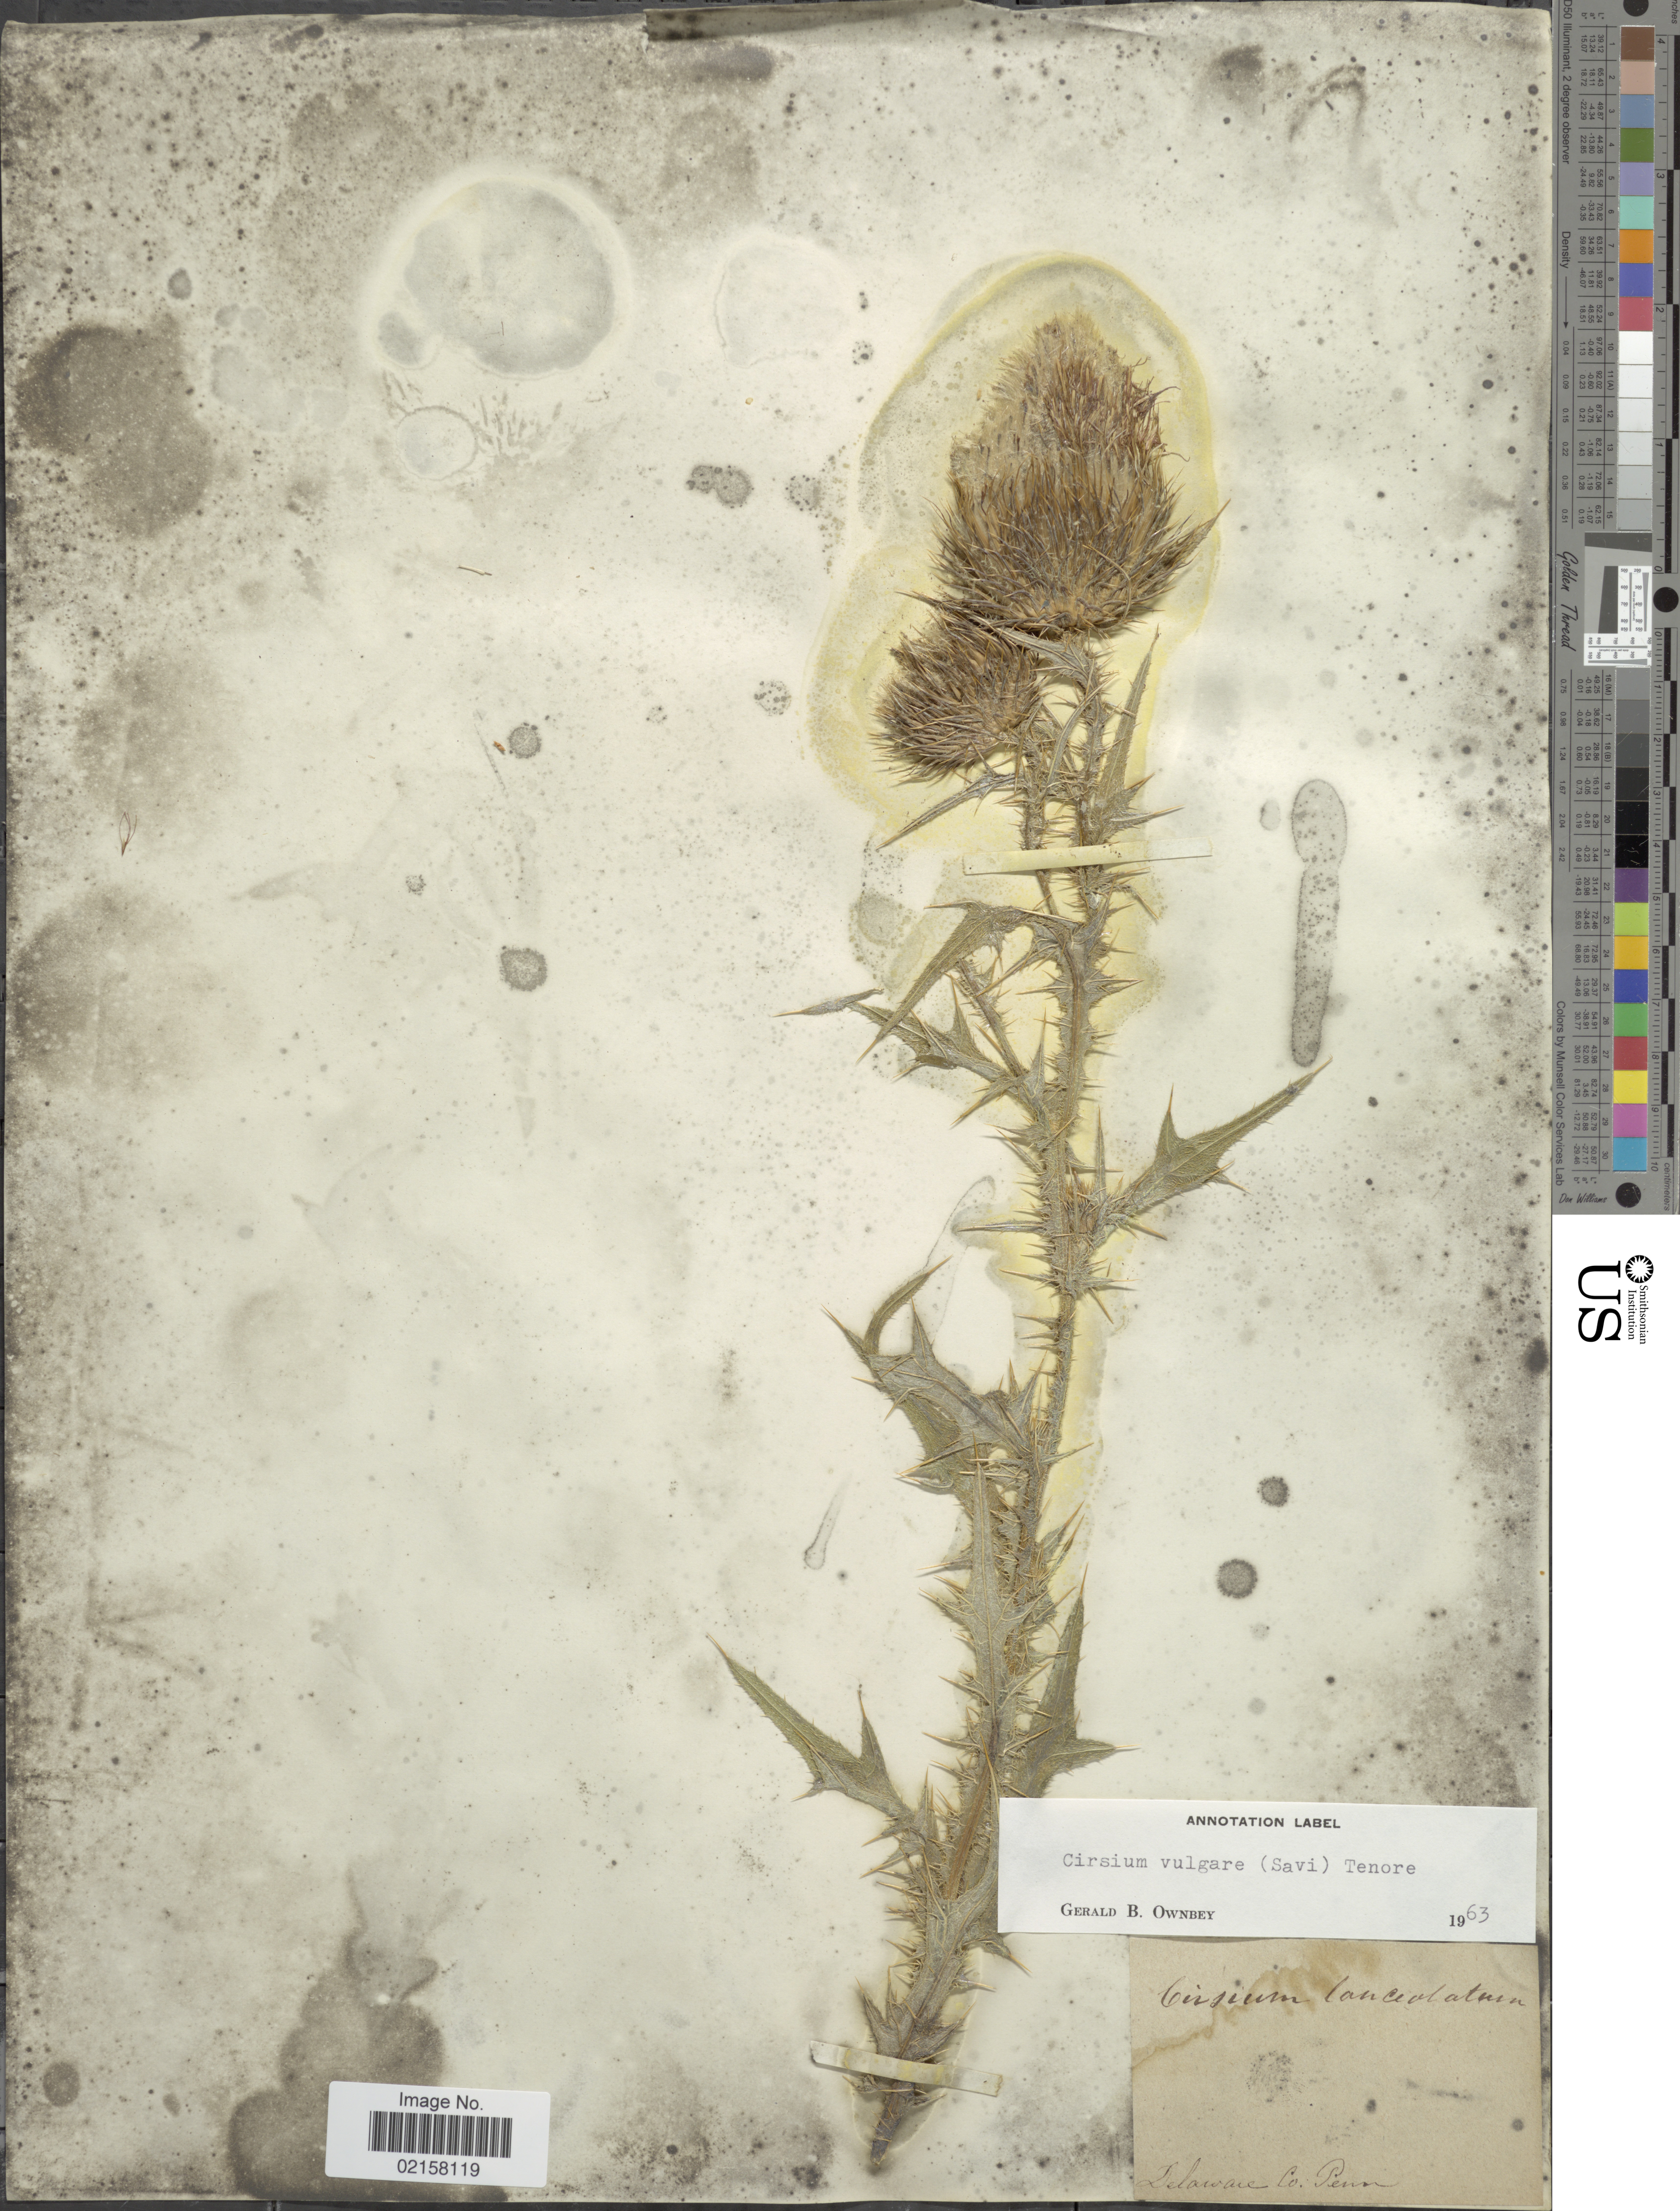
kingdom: Plantae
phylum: Tracheophyta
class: Magnoliopsida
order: Asterales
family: Asteraceae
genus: Cirsium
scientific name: Cirsium vulgare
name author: (Savi) Ten.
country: United States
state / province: Pennsylvania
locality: Delaware Co.